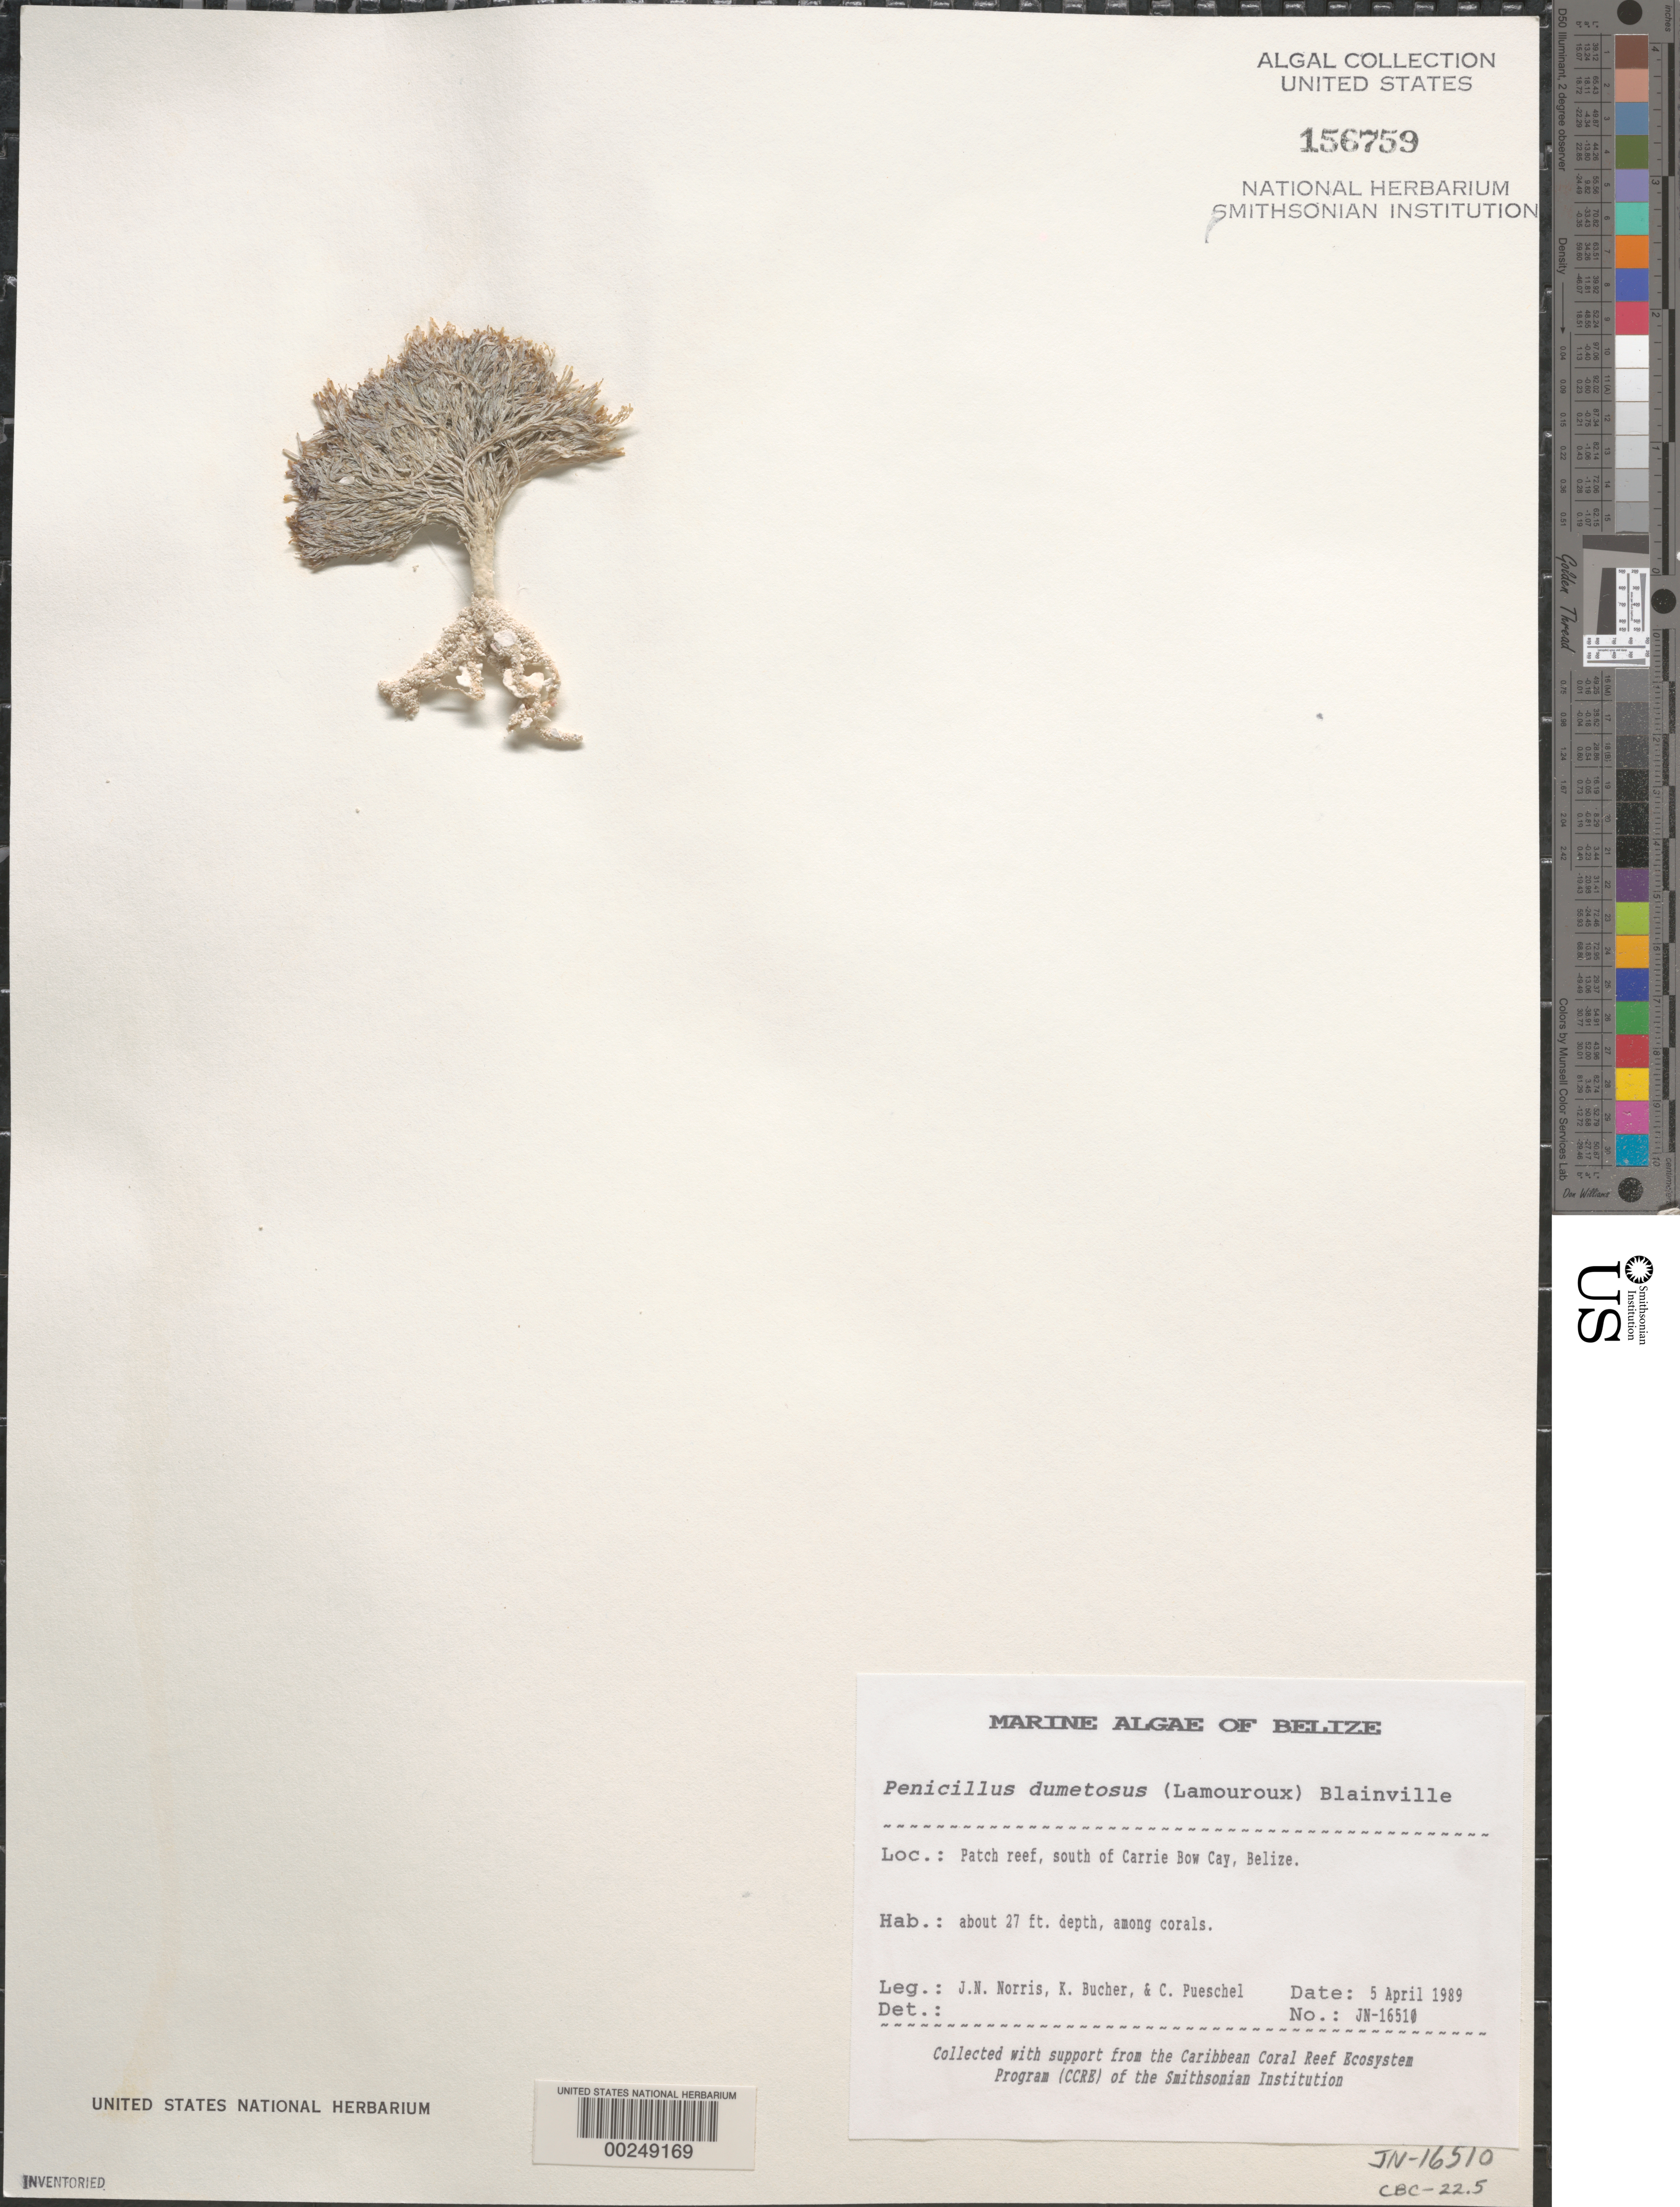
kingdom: Plantae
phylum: Chlorophyta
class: Ulvophyceae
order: Bryopsidales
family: Udoteaceae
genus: Penicillus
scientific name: Penicillus dumetosus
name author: (J.V.Lamouroux) Blainville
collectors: J. N. Norris, K. E. Bucher & C. Pueschel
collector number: JN-16510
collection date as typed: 05 Apr 1989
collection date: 1989-04-05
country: Belize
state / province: Stann Creek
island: Carrie Bow Cay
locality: South of Carrie Bow Cay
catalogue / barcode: US 156759